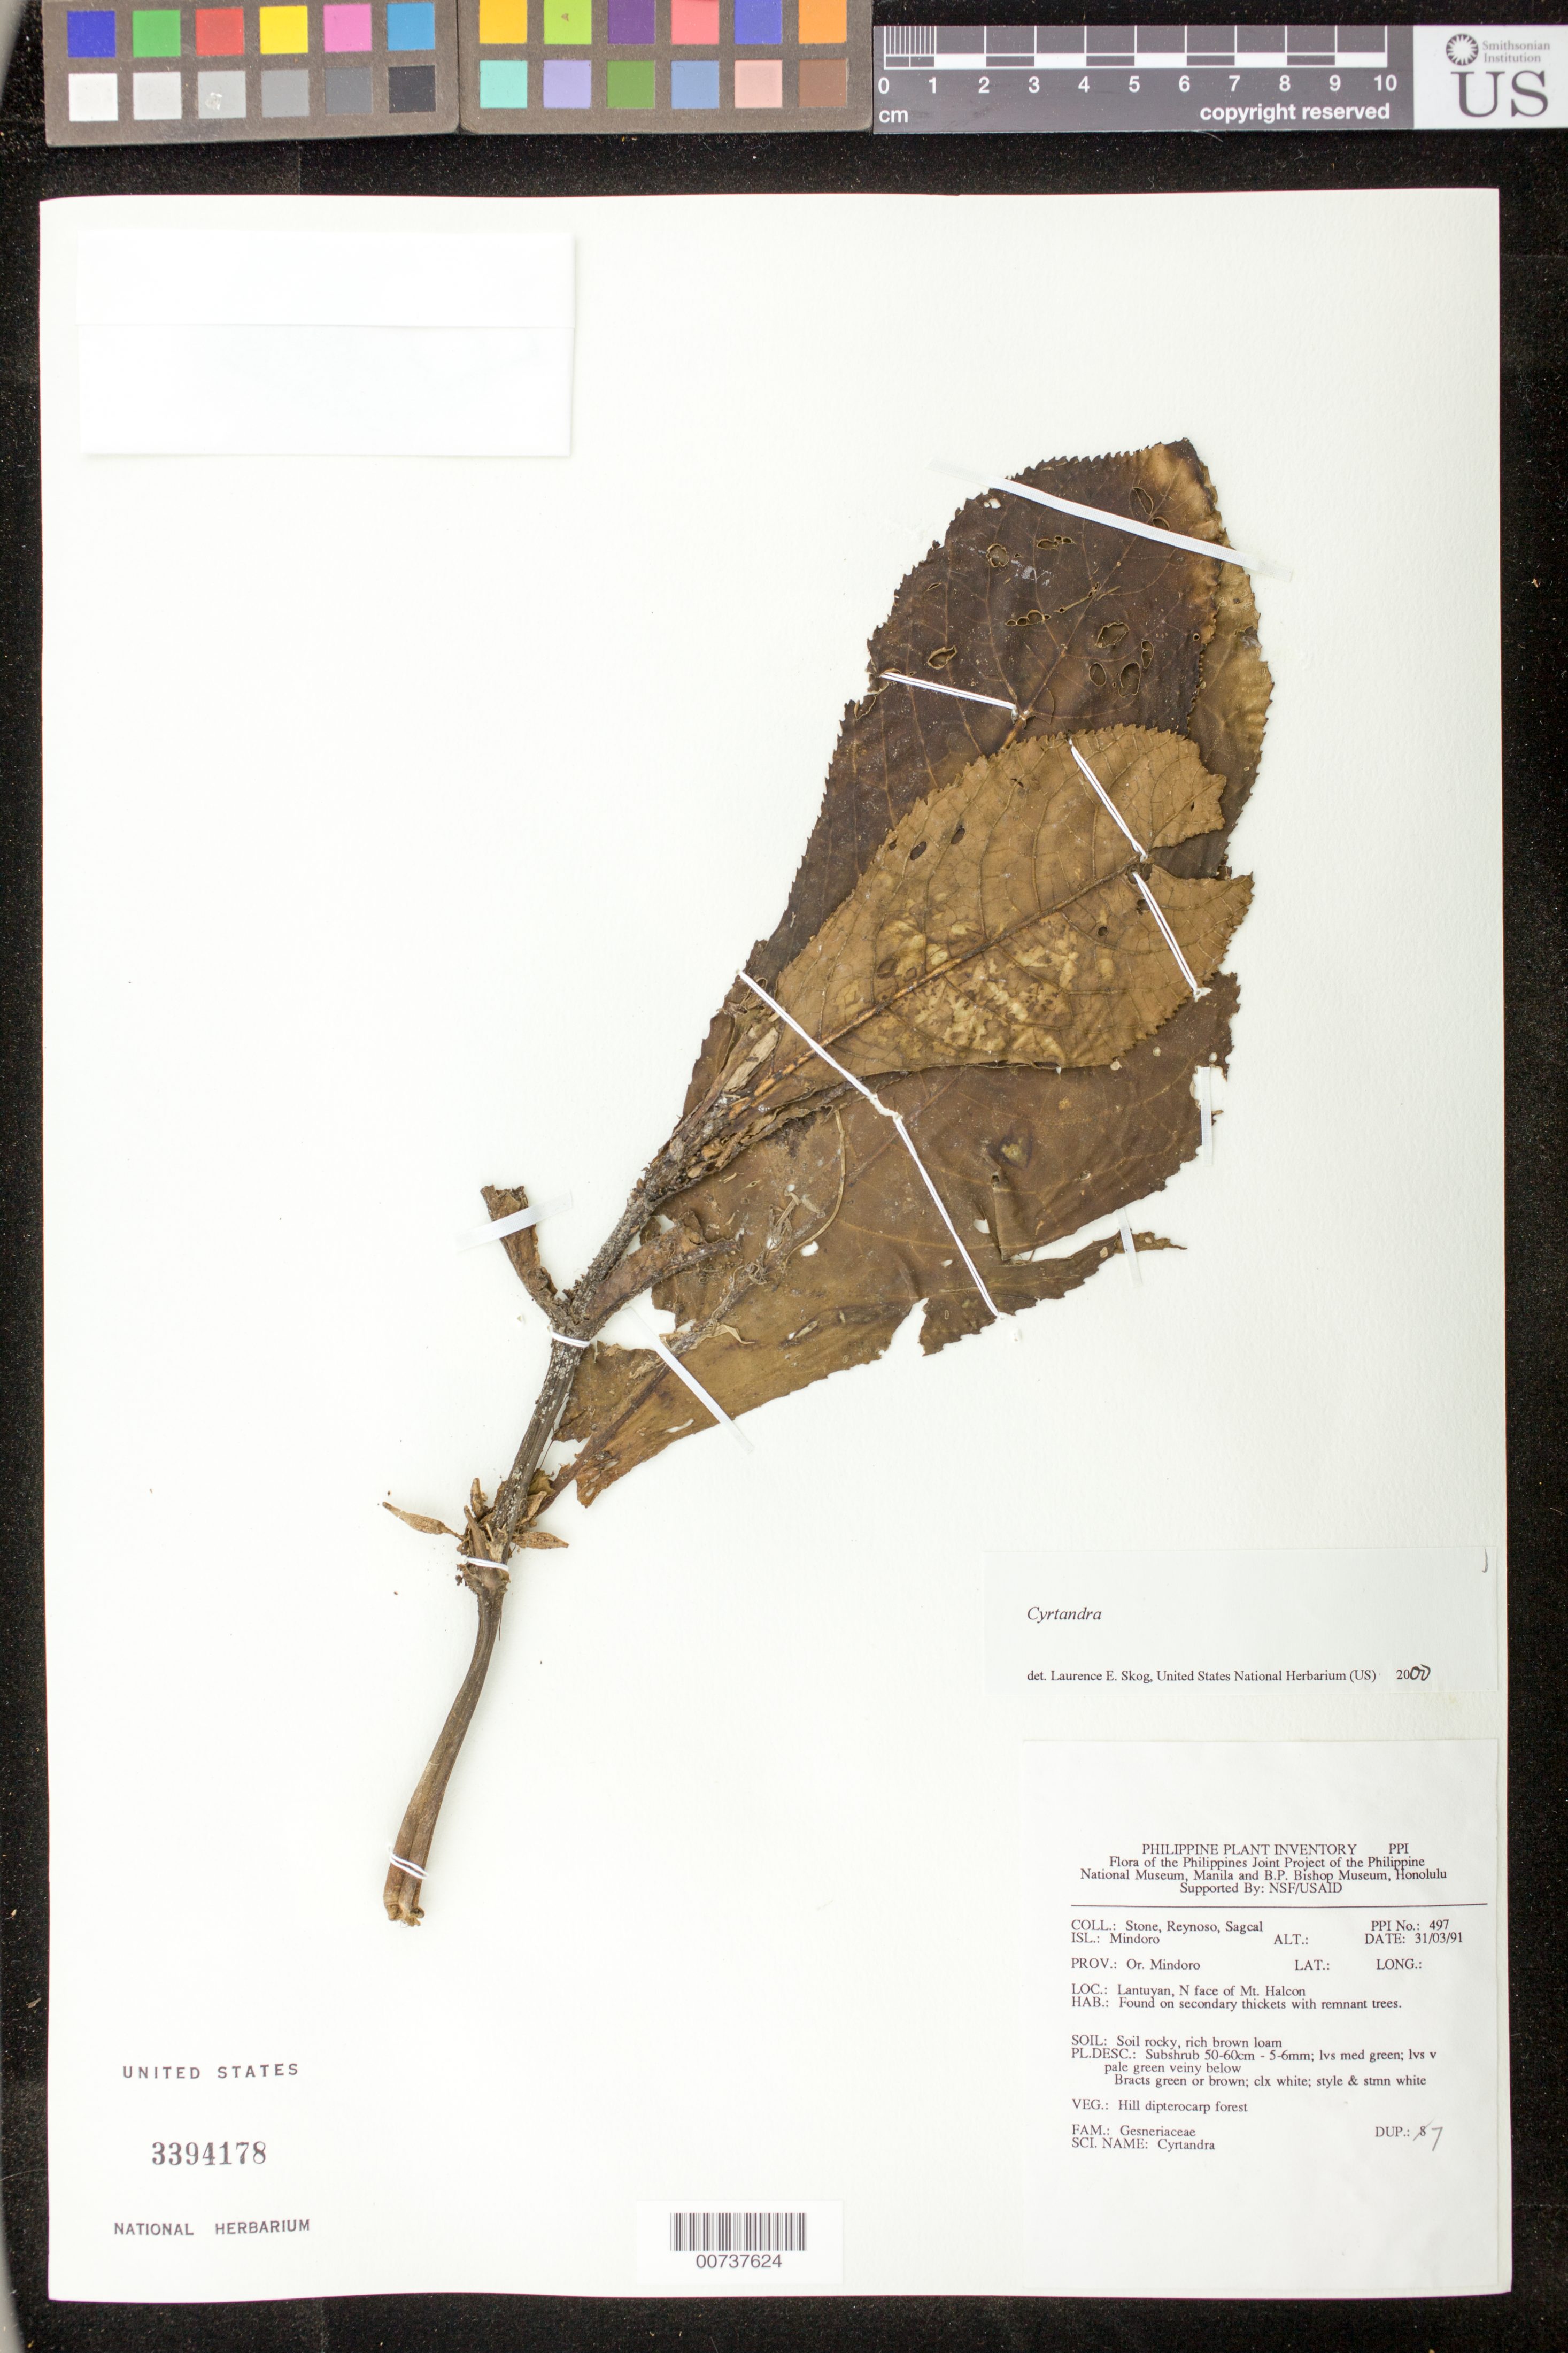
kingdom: Plantae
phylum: Tracheophyta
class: Magnoliopsida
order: Lamiales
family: Gesneriaceae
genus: Cyrtandra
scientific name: Cyrtandra sp.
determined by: Skog, Laurence E.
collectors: B. C. Stone, E. Reynoso & E. Sagcal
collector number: PPI no. 497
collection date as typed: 31 Mar 1991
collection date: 1991-03-31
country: Philippines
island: Mindoro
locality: Prov. Or. Mindoro; Lantuyan, N face of Mt. Halcon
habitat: Hill dipterocarp forest; found on secondary thickets with remnant trees; soil rocky, rich brown loam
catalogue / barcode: US 3394178